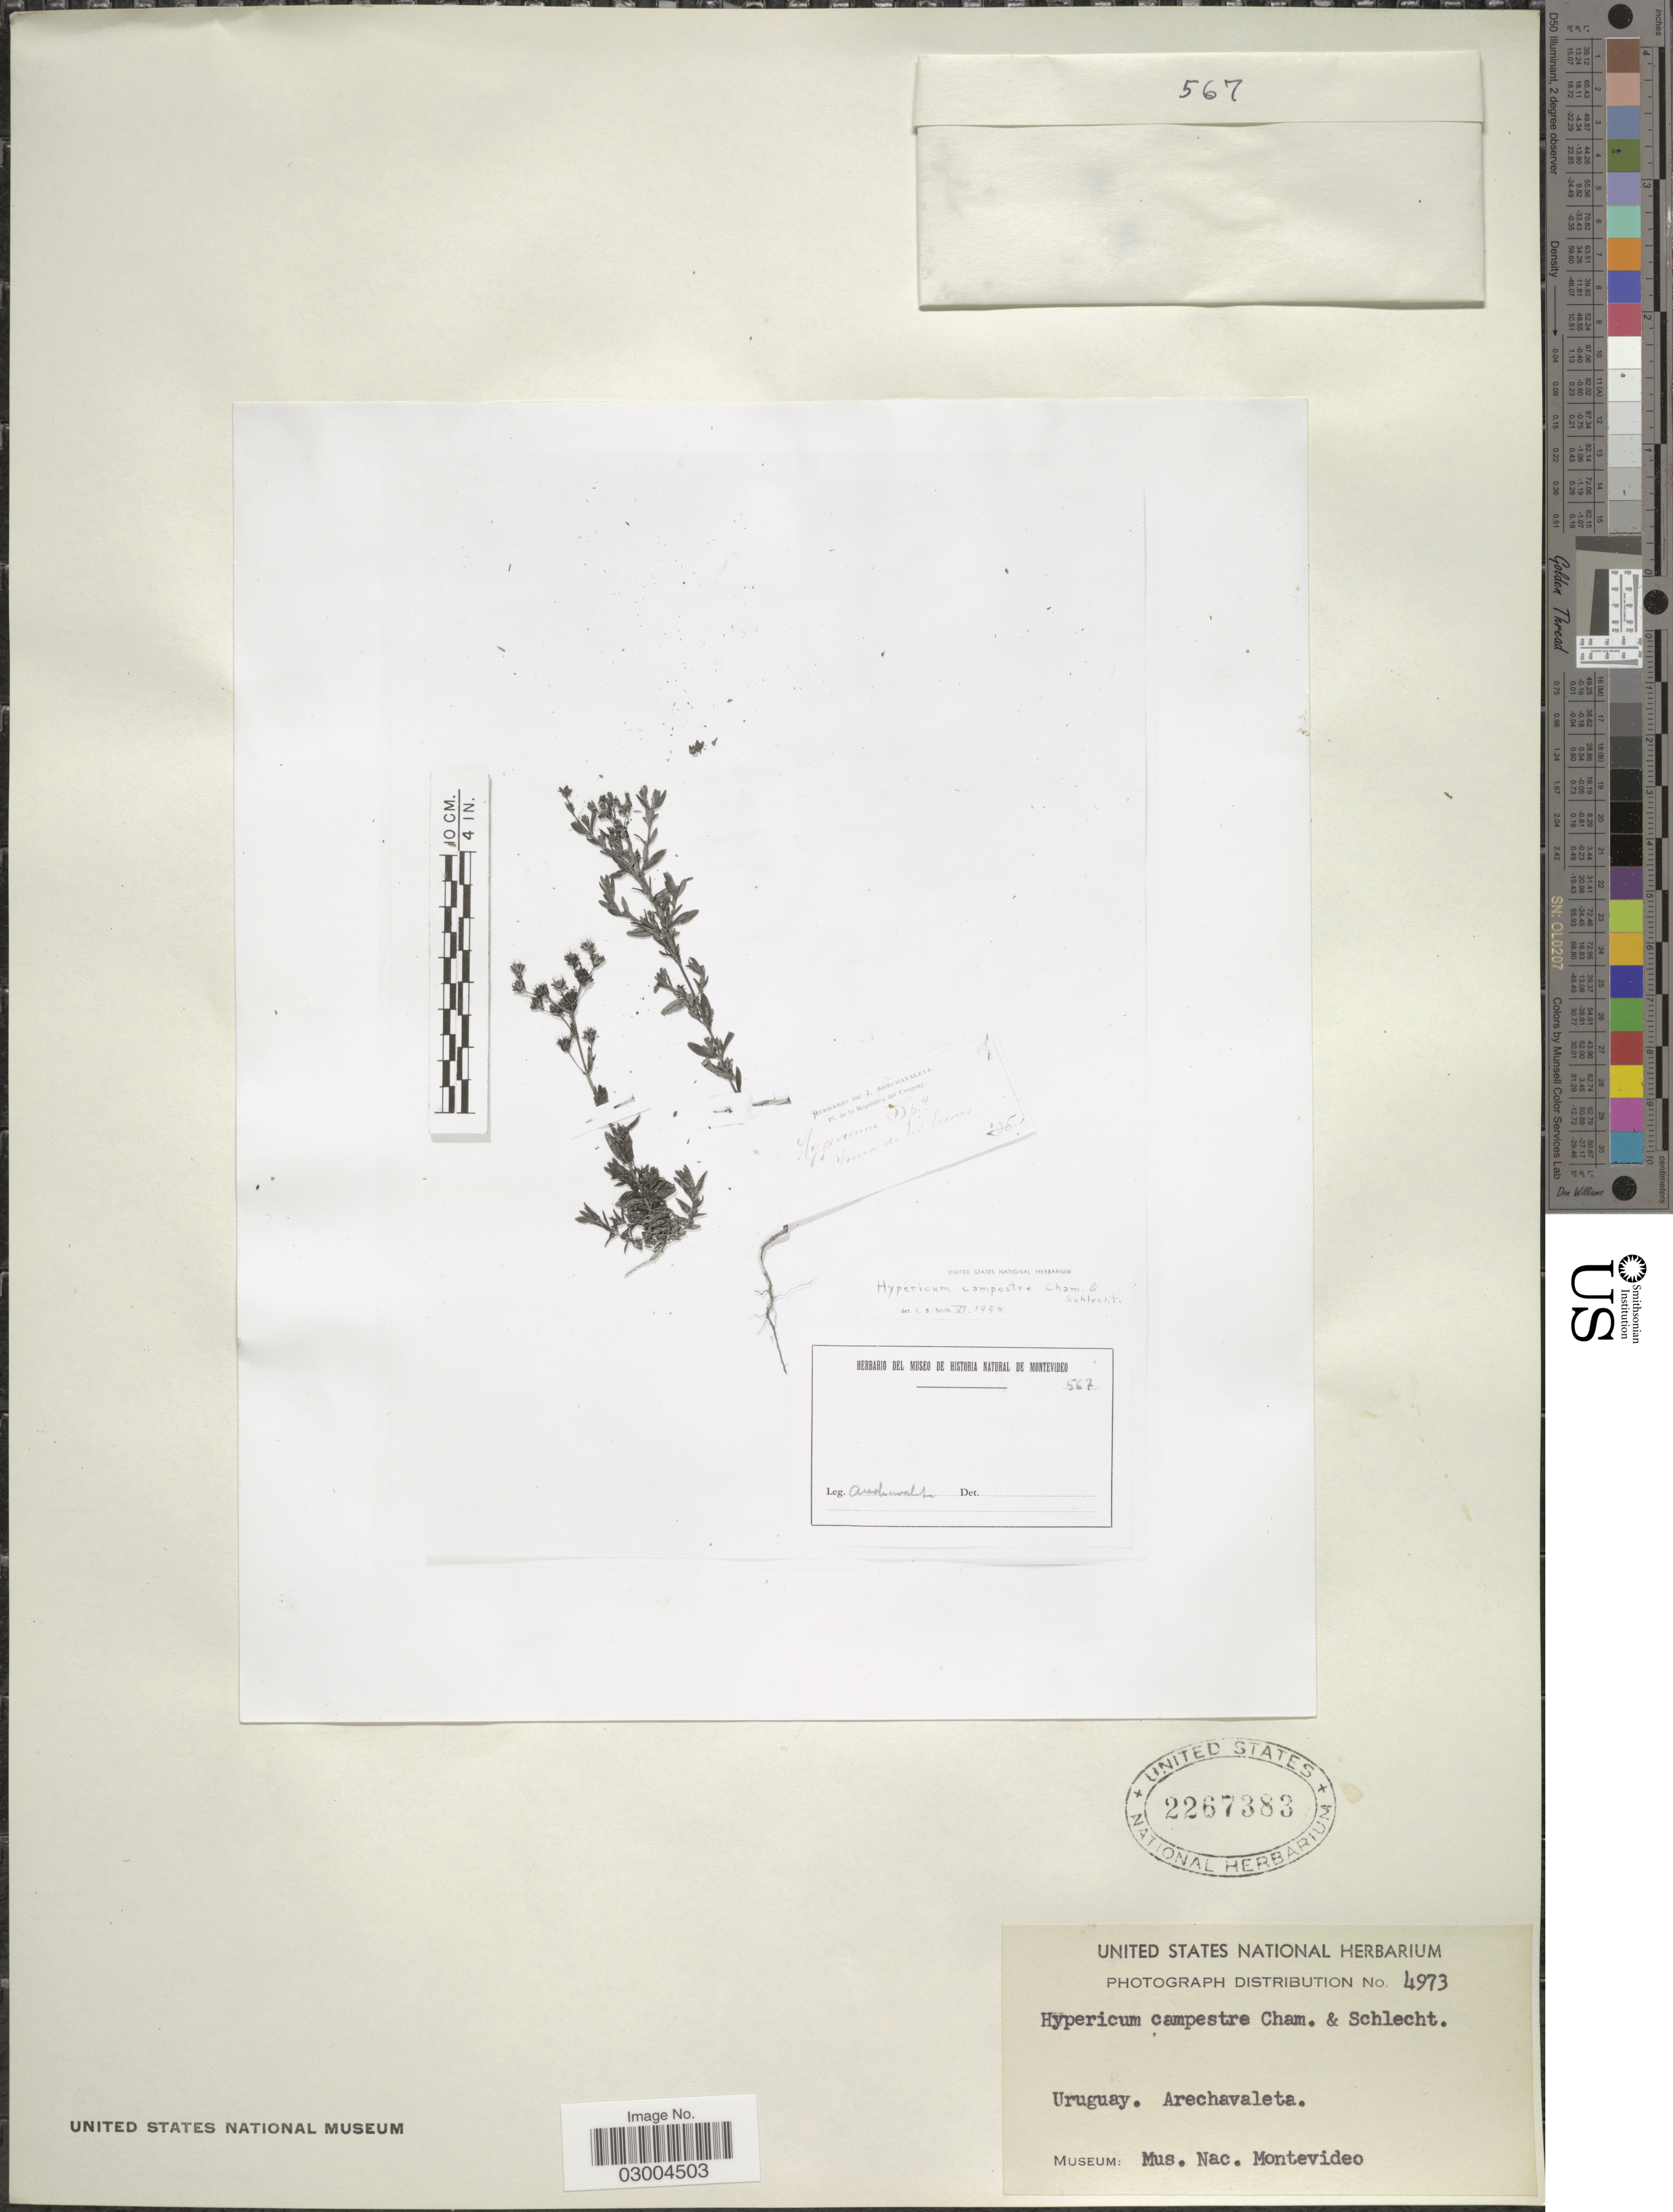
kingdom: Plantae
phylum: Tracheophyta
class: Magnoliopsida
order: Malpighiales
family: Hypericaceae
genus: Hypericum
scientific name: Hypericum campestre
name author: Cham. & Schltdl.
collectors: J. Arechavaleta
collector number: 567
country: Uruguay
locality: Sierra de Los Lanos.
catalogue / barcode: US 2267383